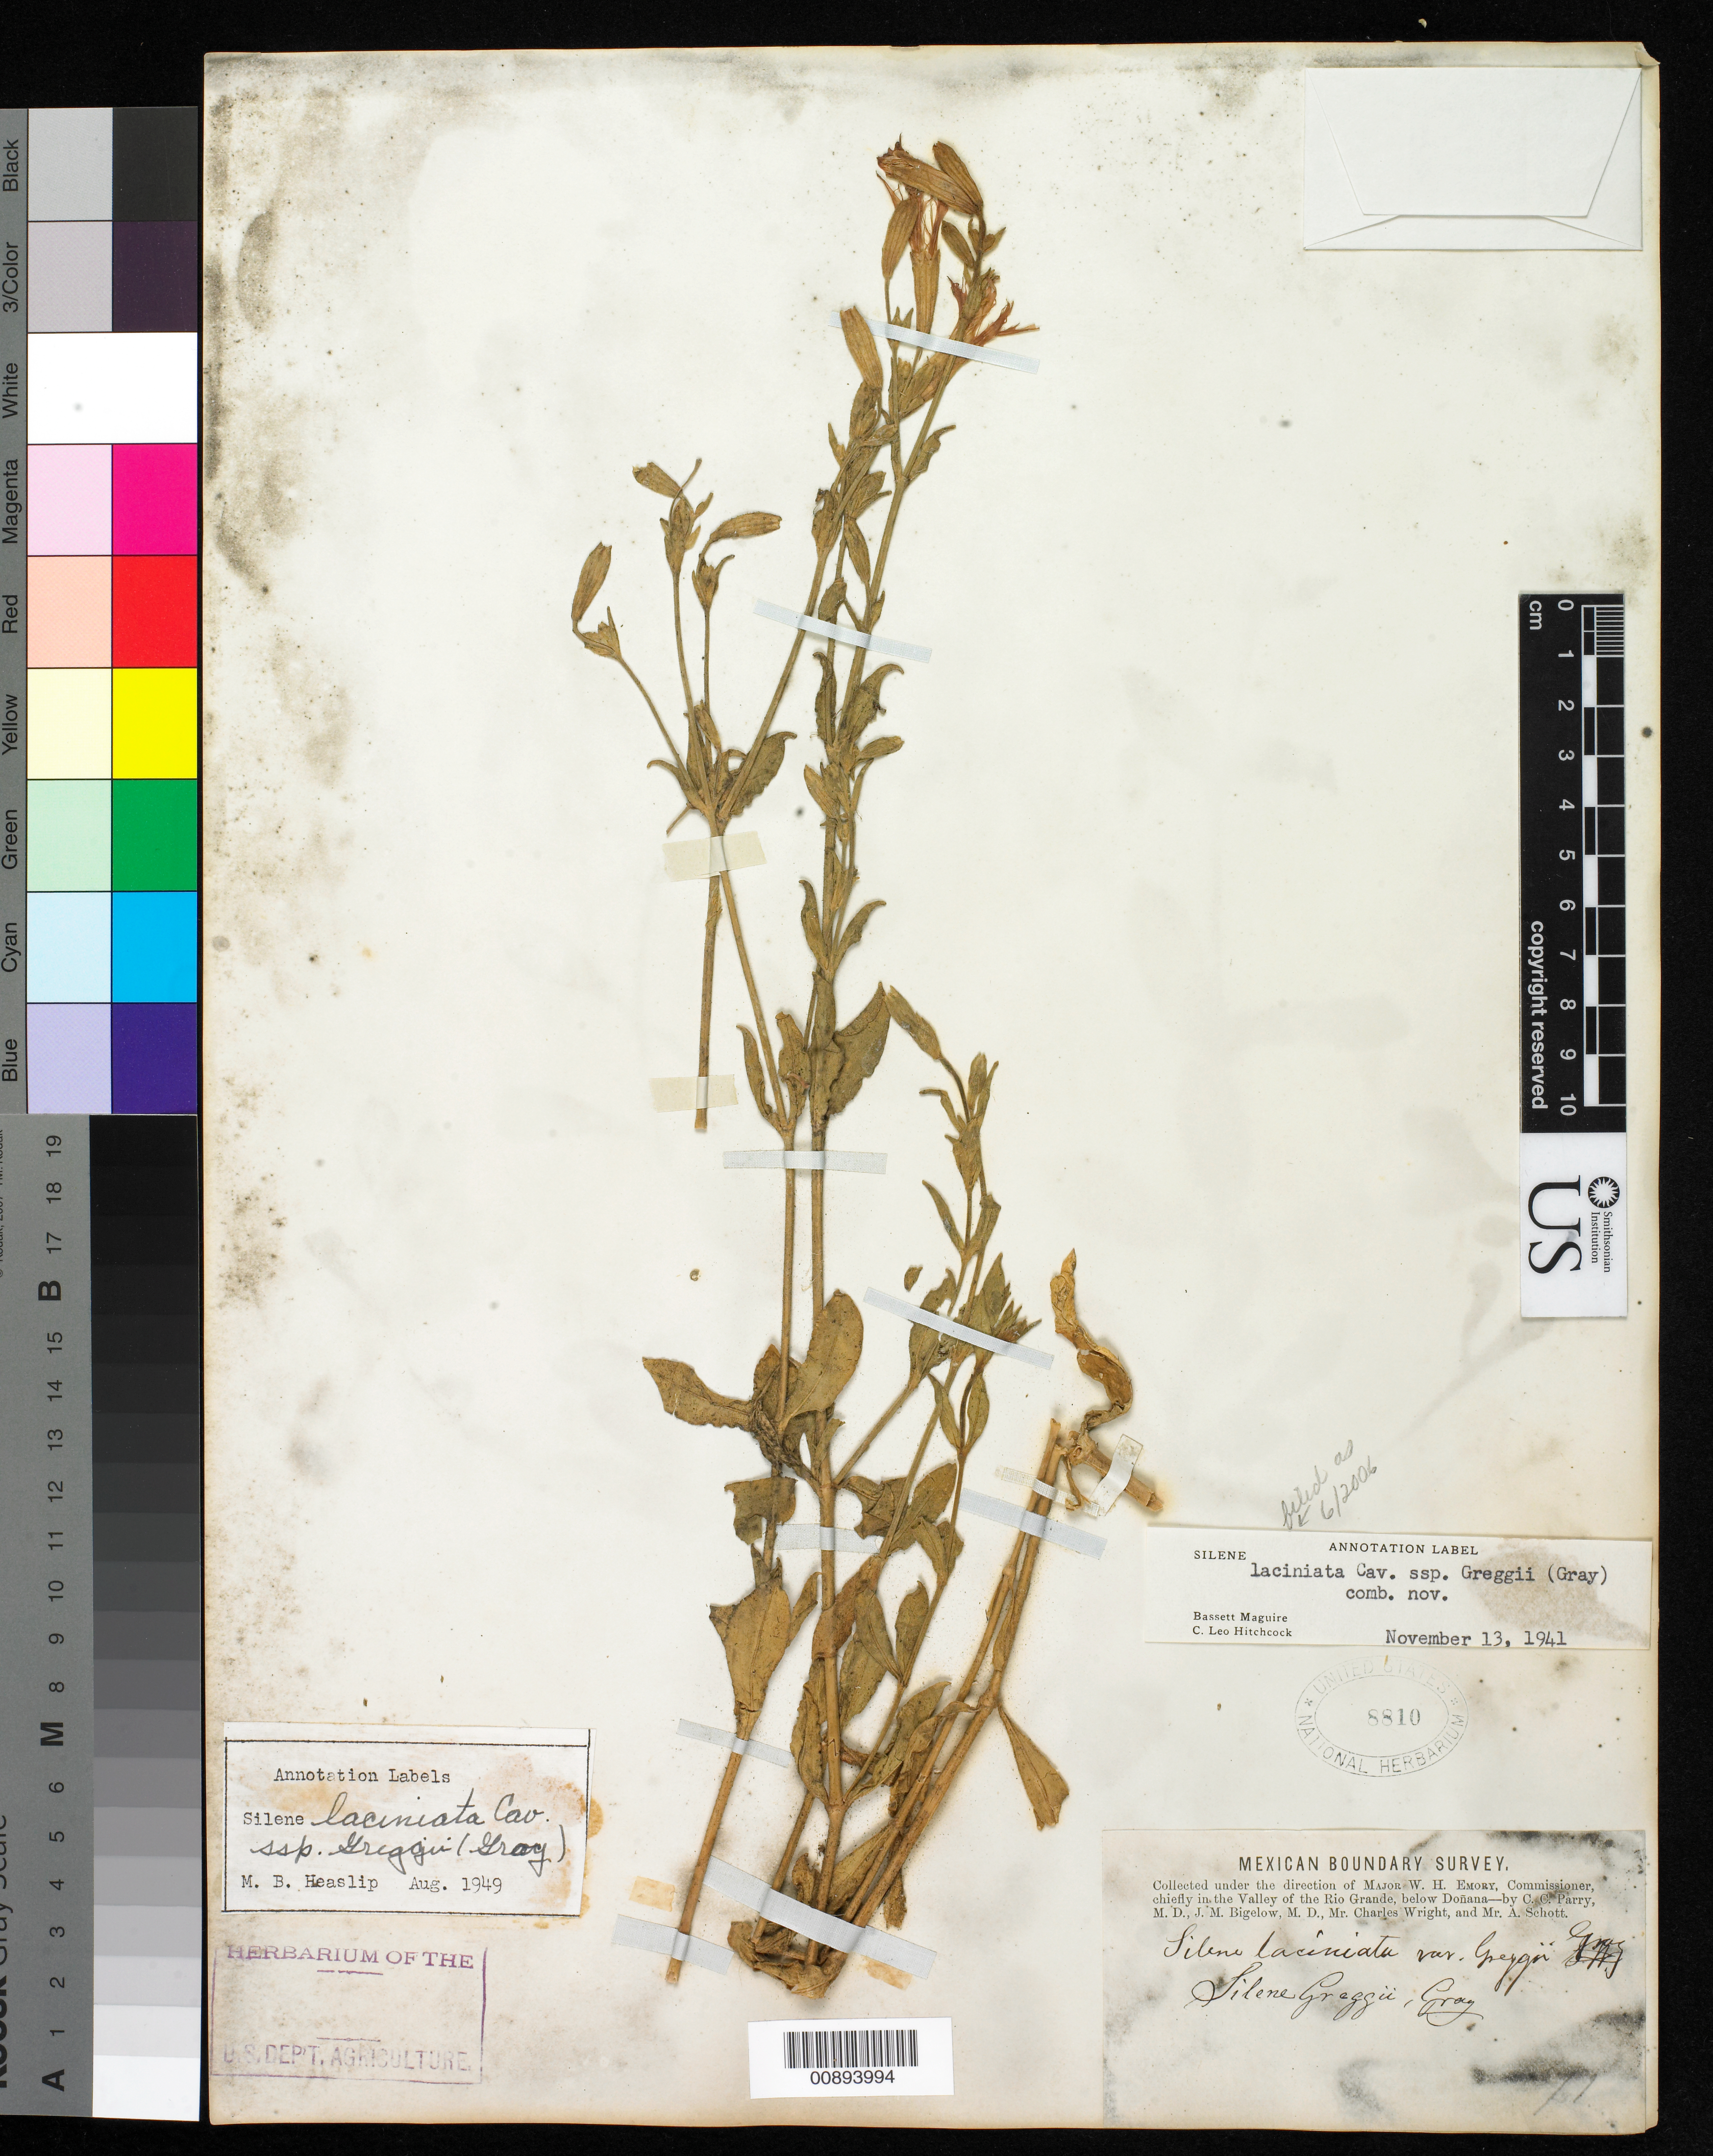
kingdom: Plantae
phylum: Tracheophyta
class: Magnoliopsida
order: Caryophyllales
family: Caryophyllaceae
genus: Silene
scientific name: Silene laciniata subsp. greggii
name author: (A. Gray) C.L. Hitchc. & Maguire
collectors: C. C. Parry, J. M. Bigelow, C. Wright & A. C. V. Schott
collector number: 71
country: United States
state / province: New Mexico / Texas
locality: Valley of the Rio Grande, below Doñana.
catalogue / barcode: US 8810